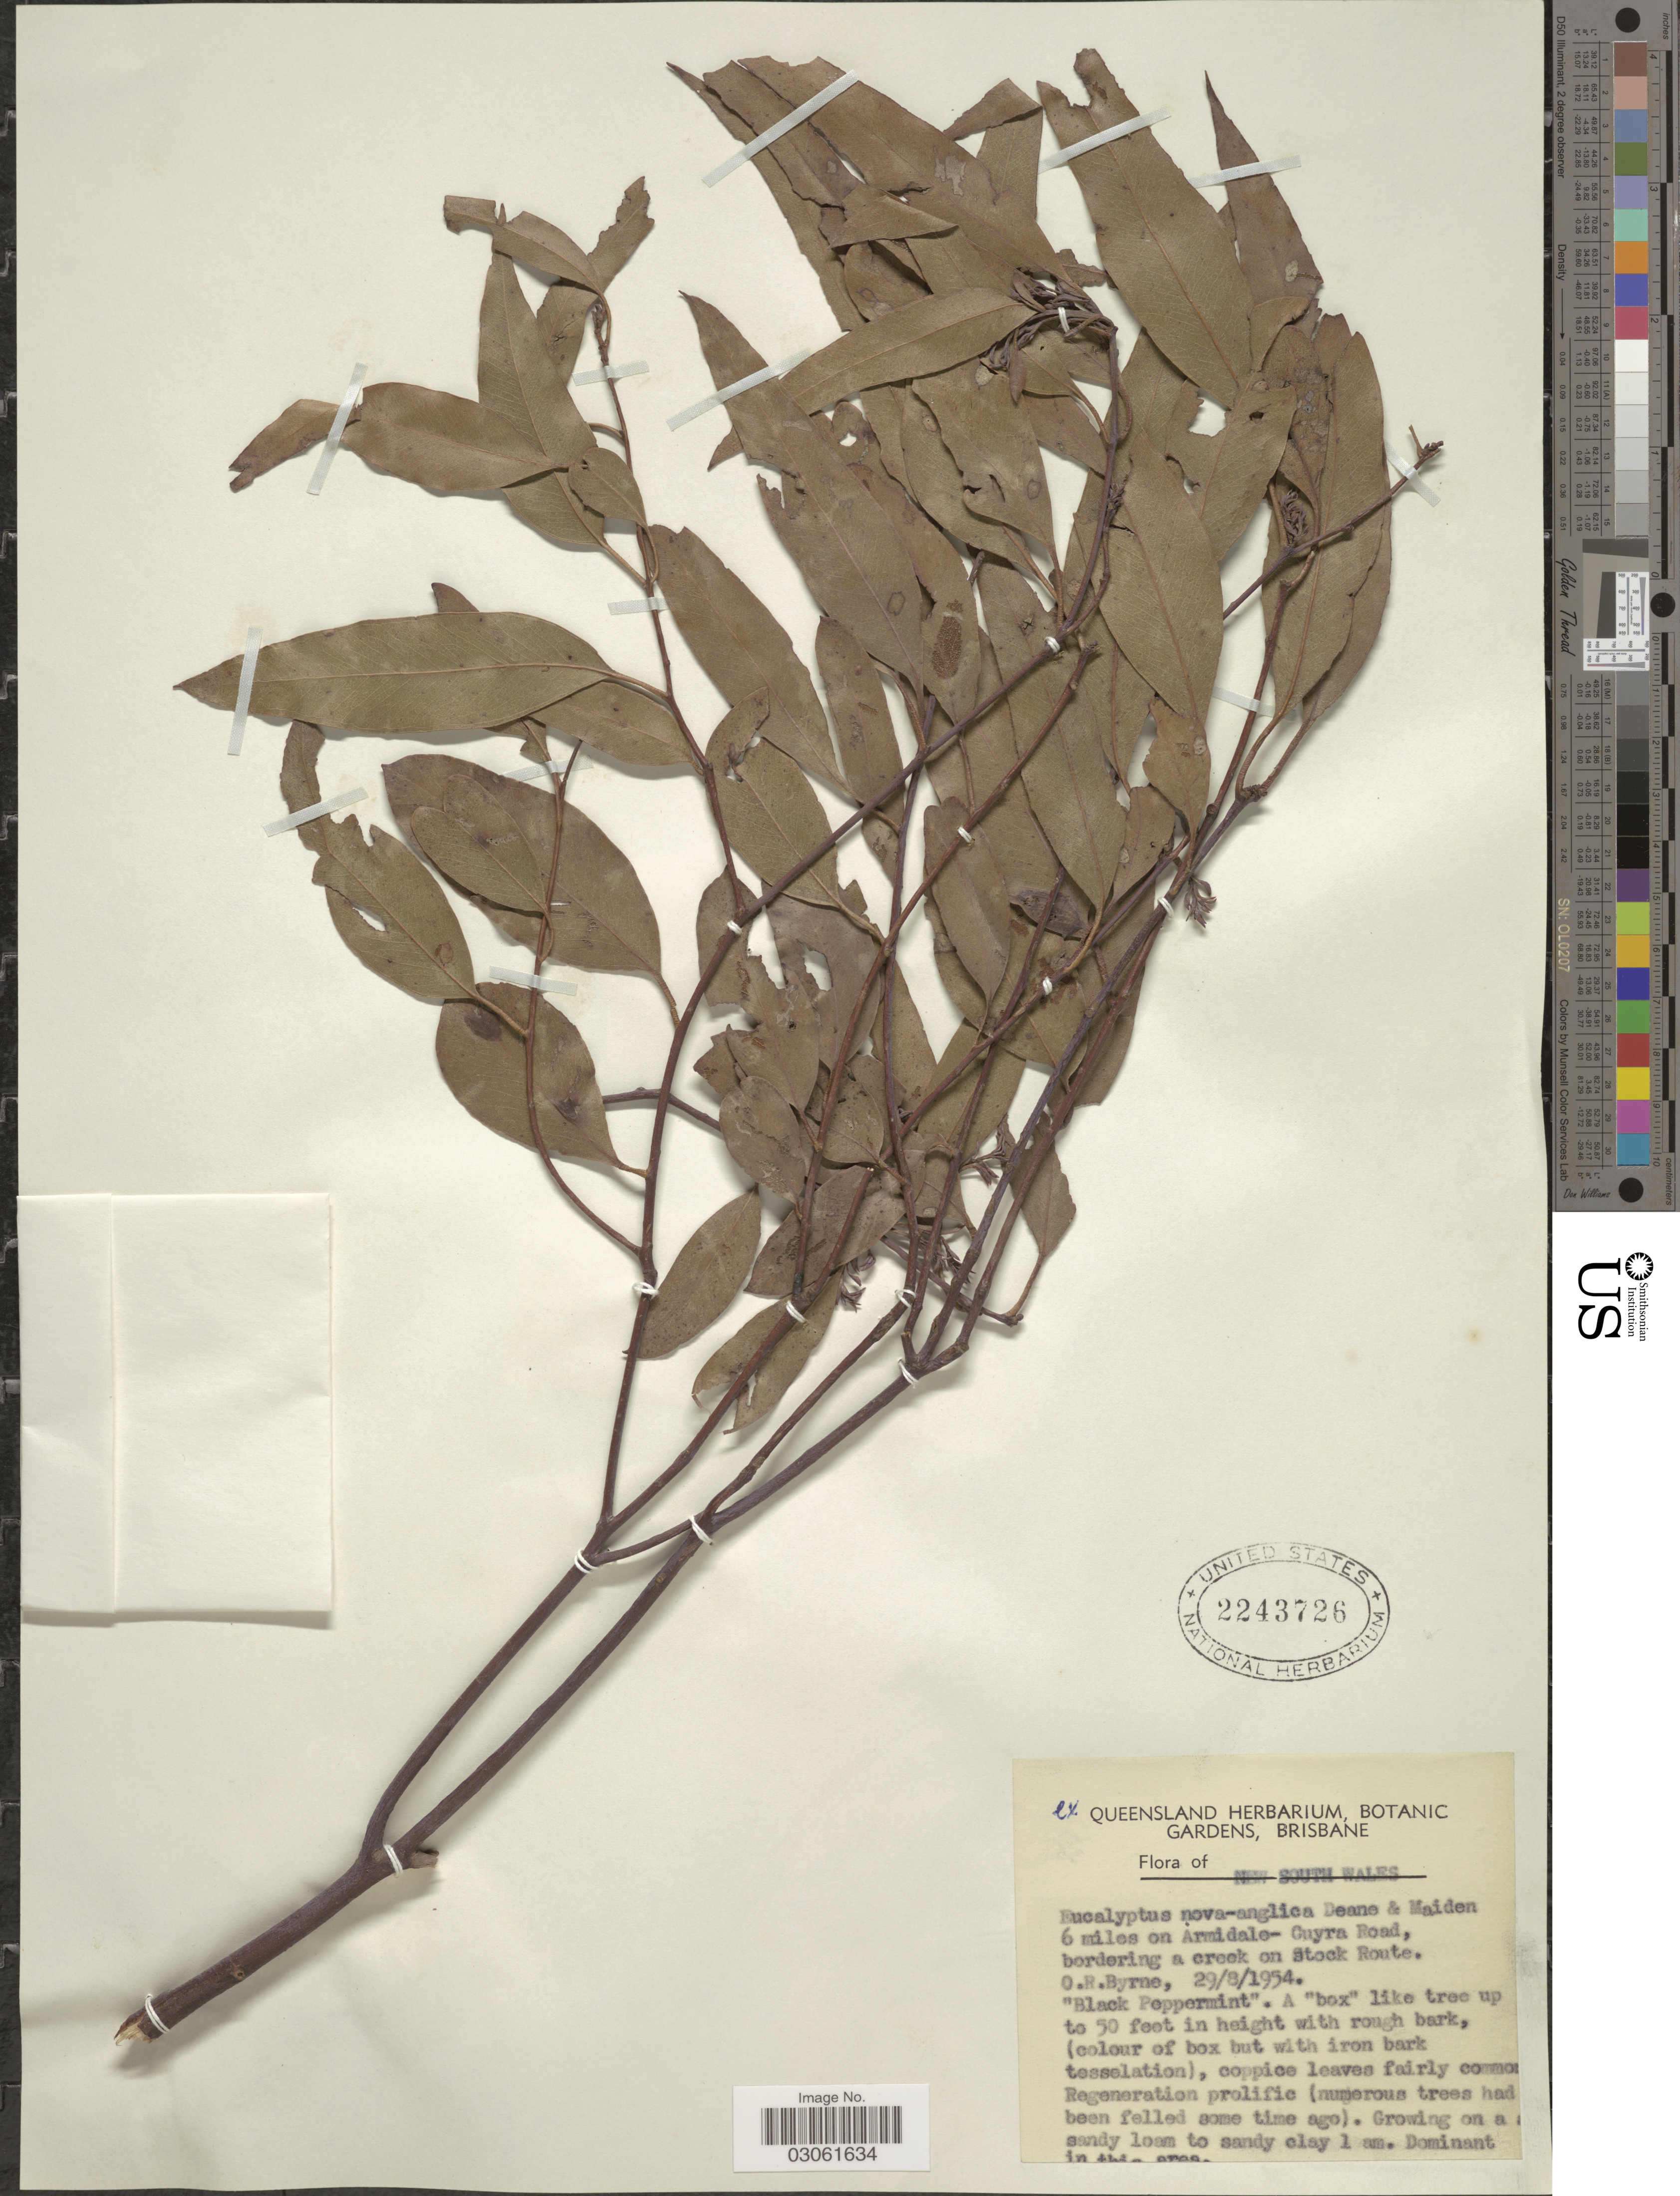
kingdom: Plantae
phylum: Tracheophyta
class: Magnoliopsida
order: Myrtales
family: Myrtaceae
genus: Eucalyptus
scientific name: Eucalyptus nova-angelica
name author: H. Deane & Maiden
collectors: O. Byrne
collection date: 1954-08-29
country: Australia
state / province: New South Wales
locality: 6 miles on Armidale-Guyra Road, bordering a creek on Stock Route.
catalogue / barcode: US 2243726